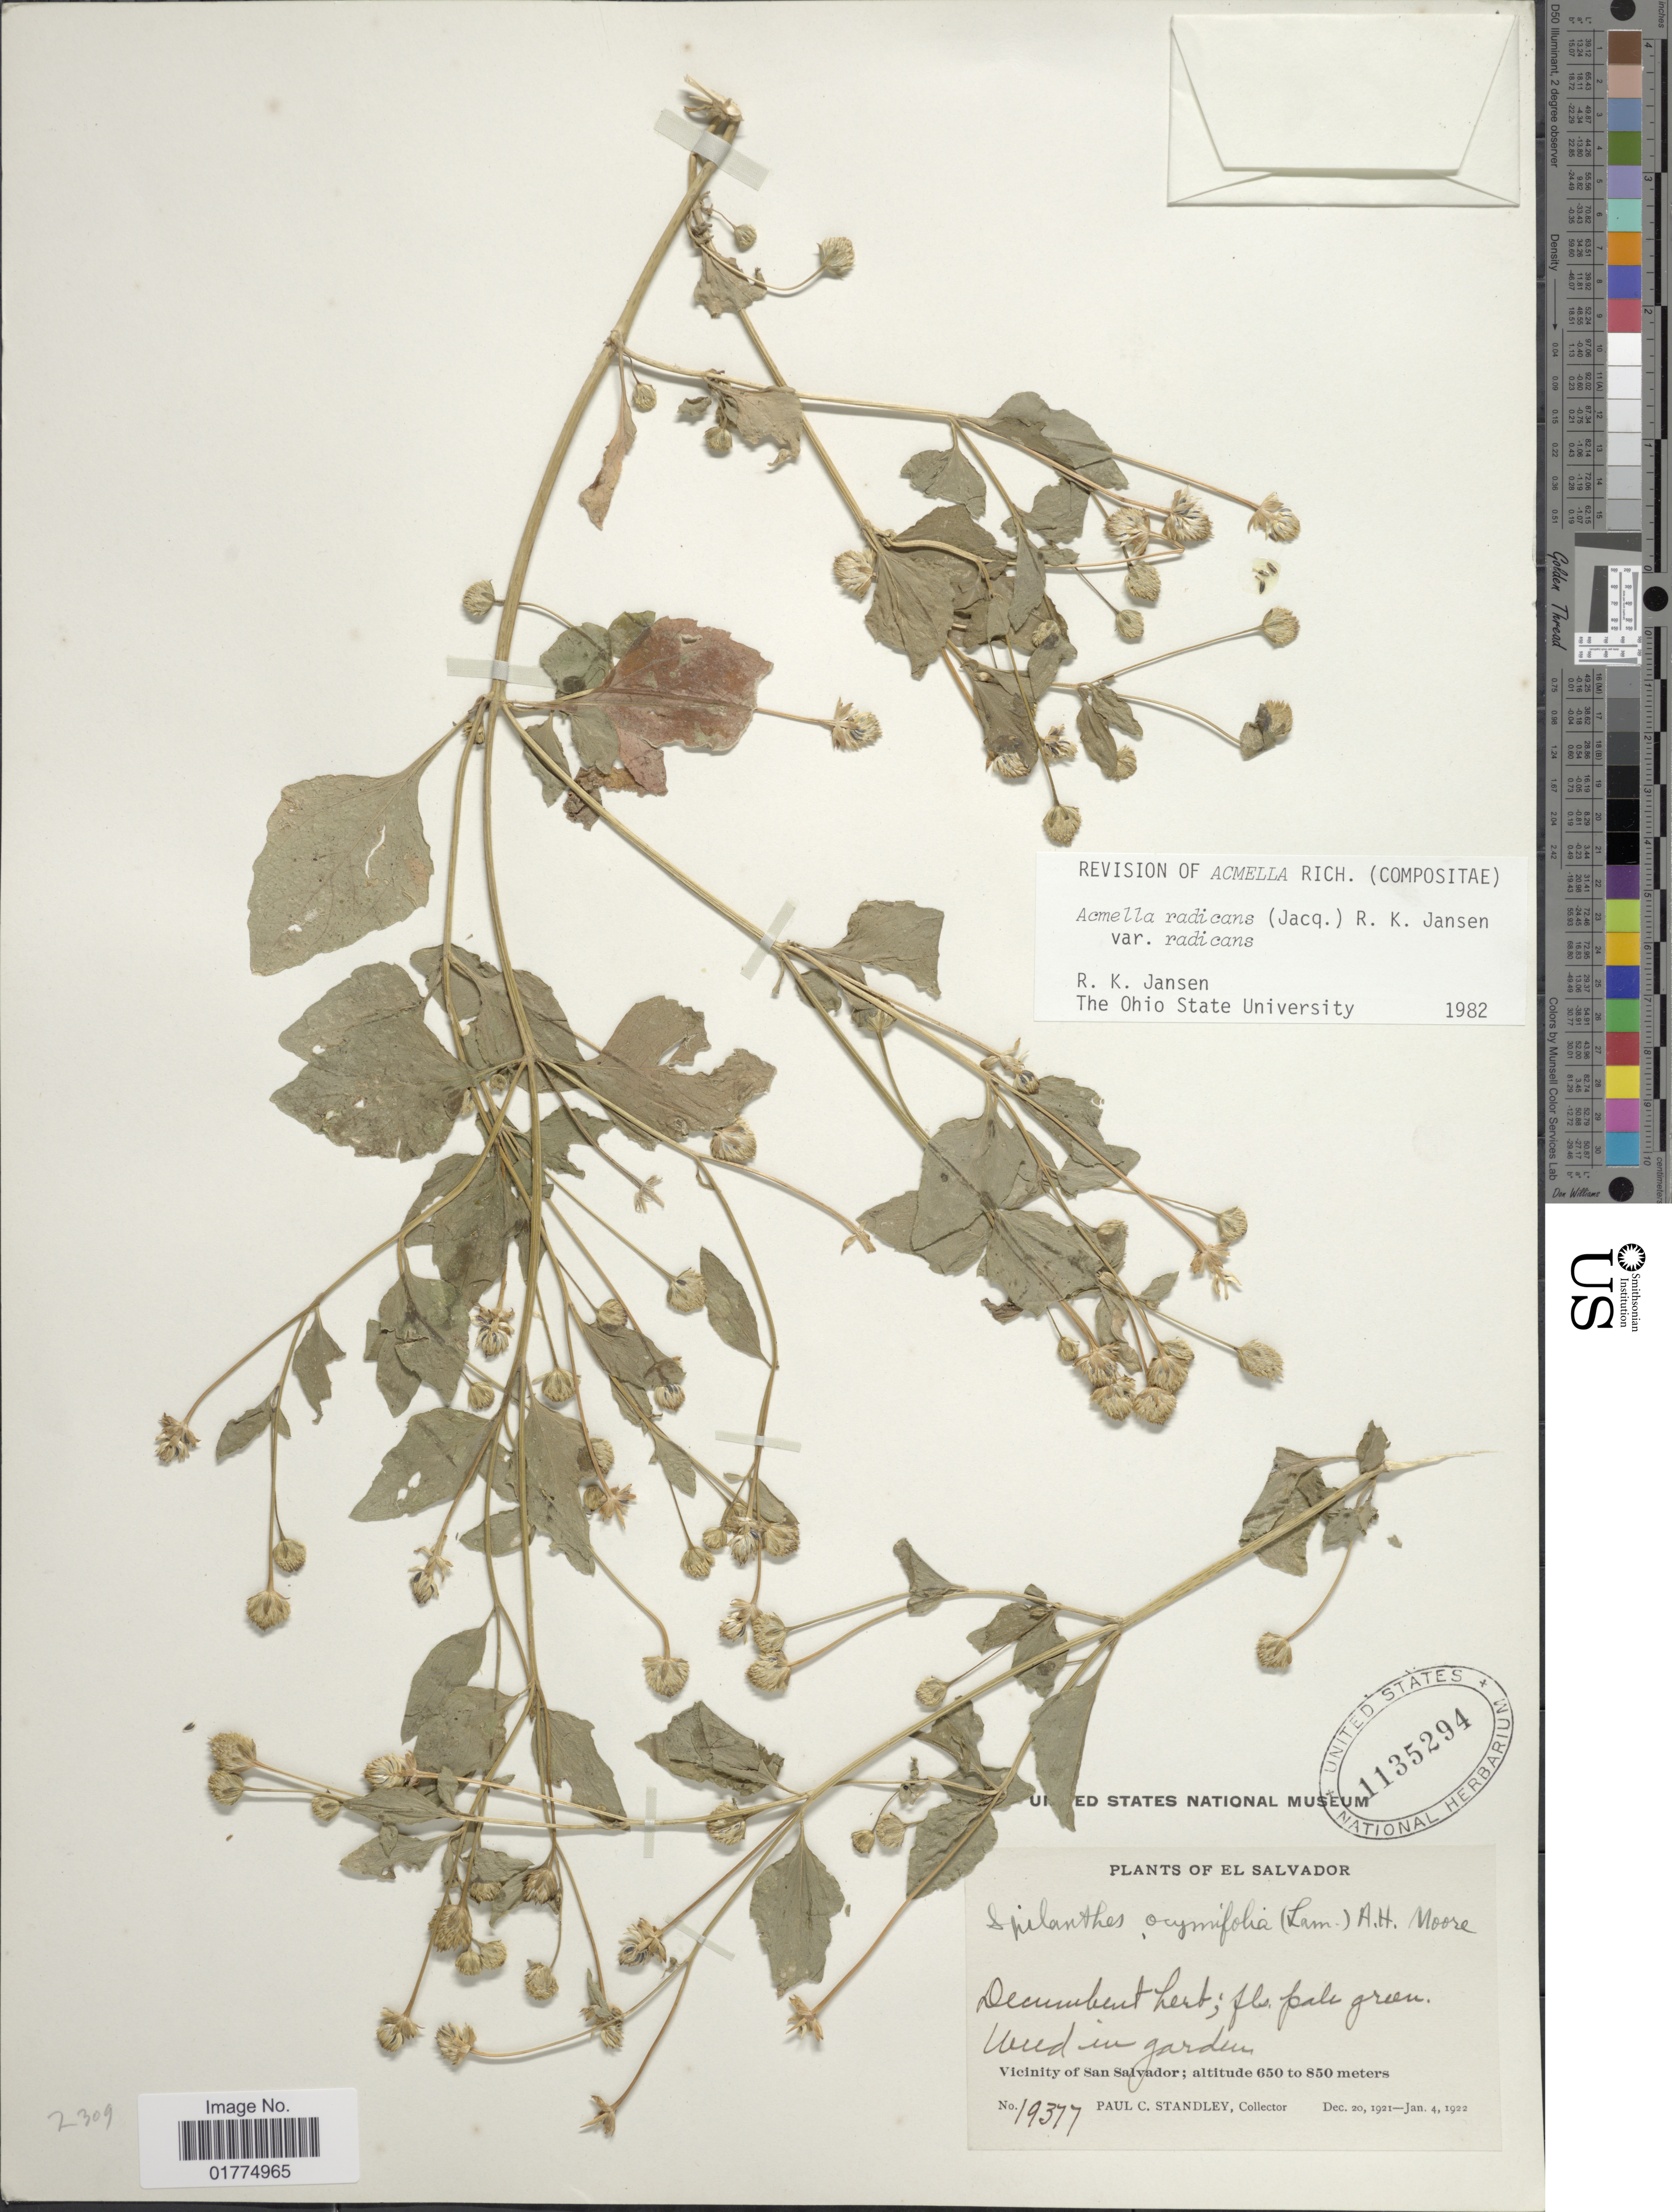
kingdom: Plantae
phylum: Tracheophyta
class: Magnoliopsida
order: Asterales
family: Asteraceae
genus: Acmella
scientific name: Acmella radicans var. radicans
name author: (Jacq.) R.K. Jansen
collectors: P. C. Standley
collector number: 19377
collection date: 1921-12-20/1922-01-04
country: El Salvador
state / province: San Salvador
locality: Vicinity of San Salvador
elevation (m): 650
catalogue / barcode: US 1135294